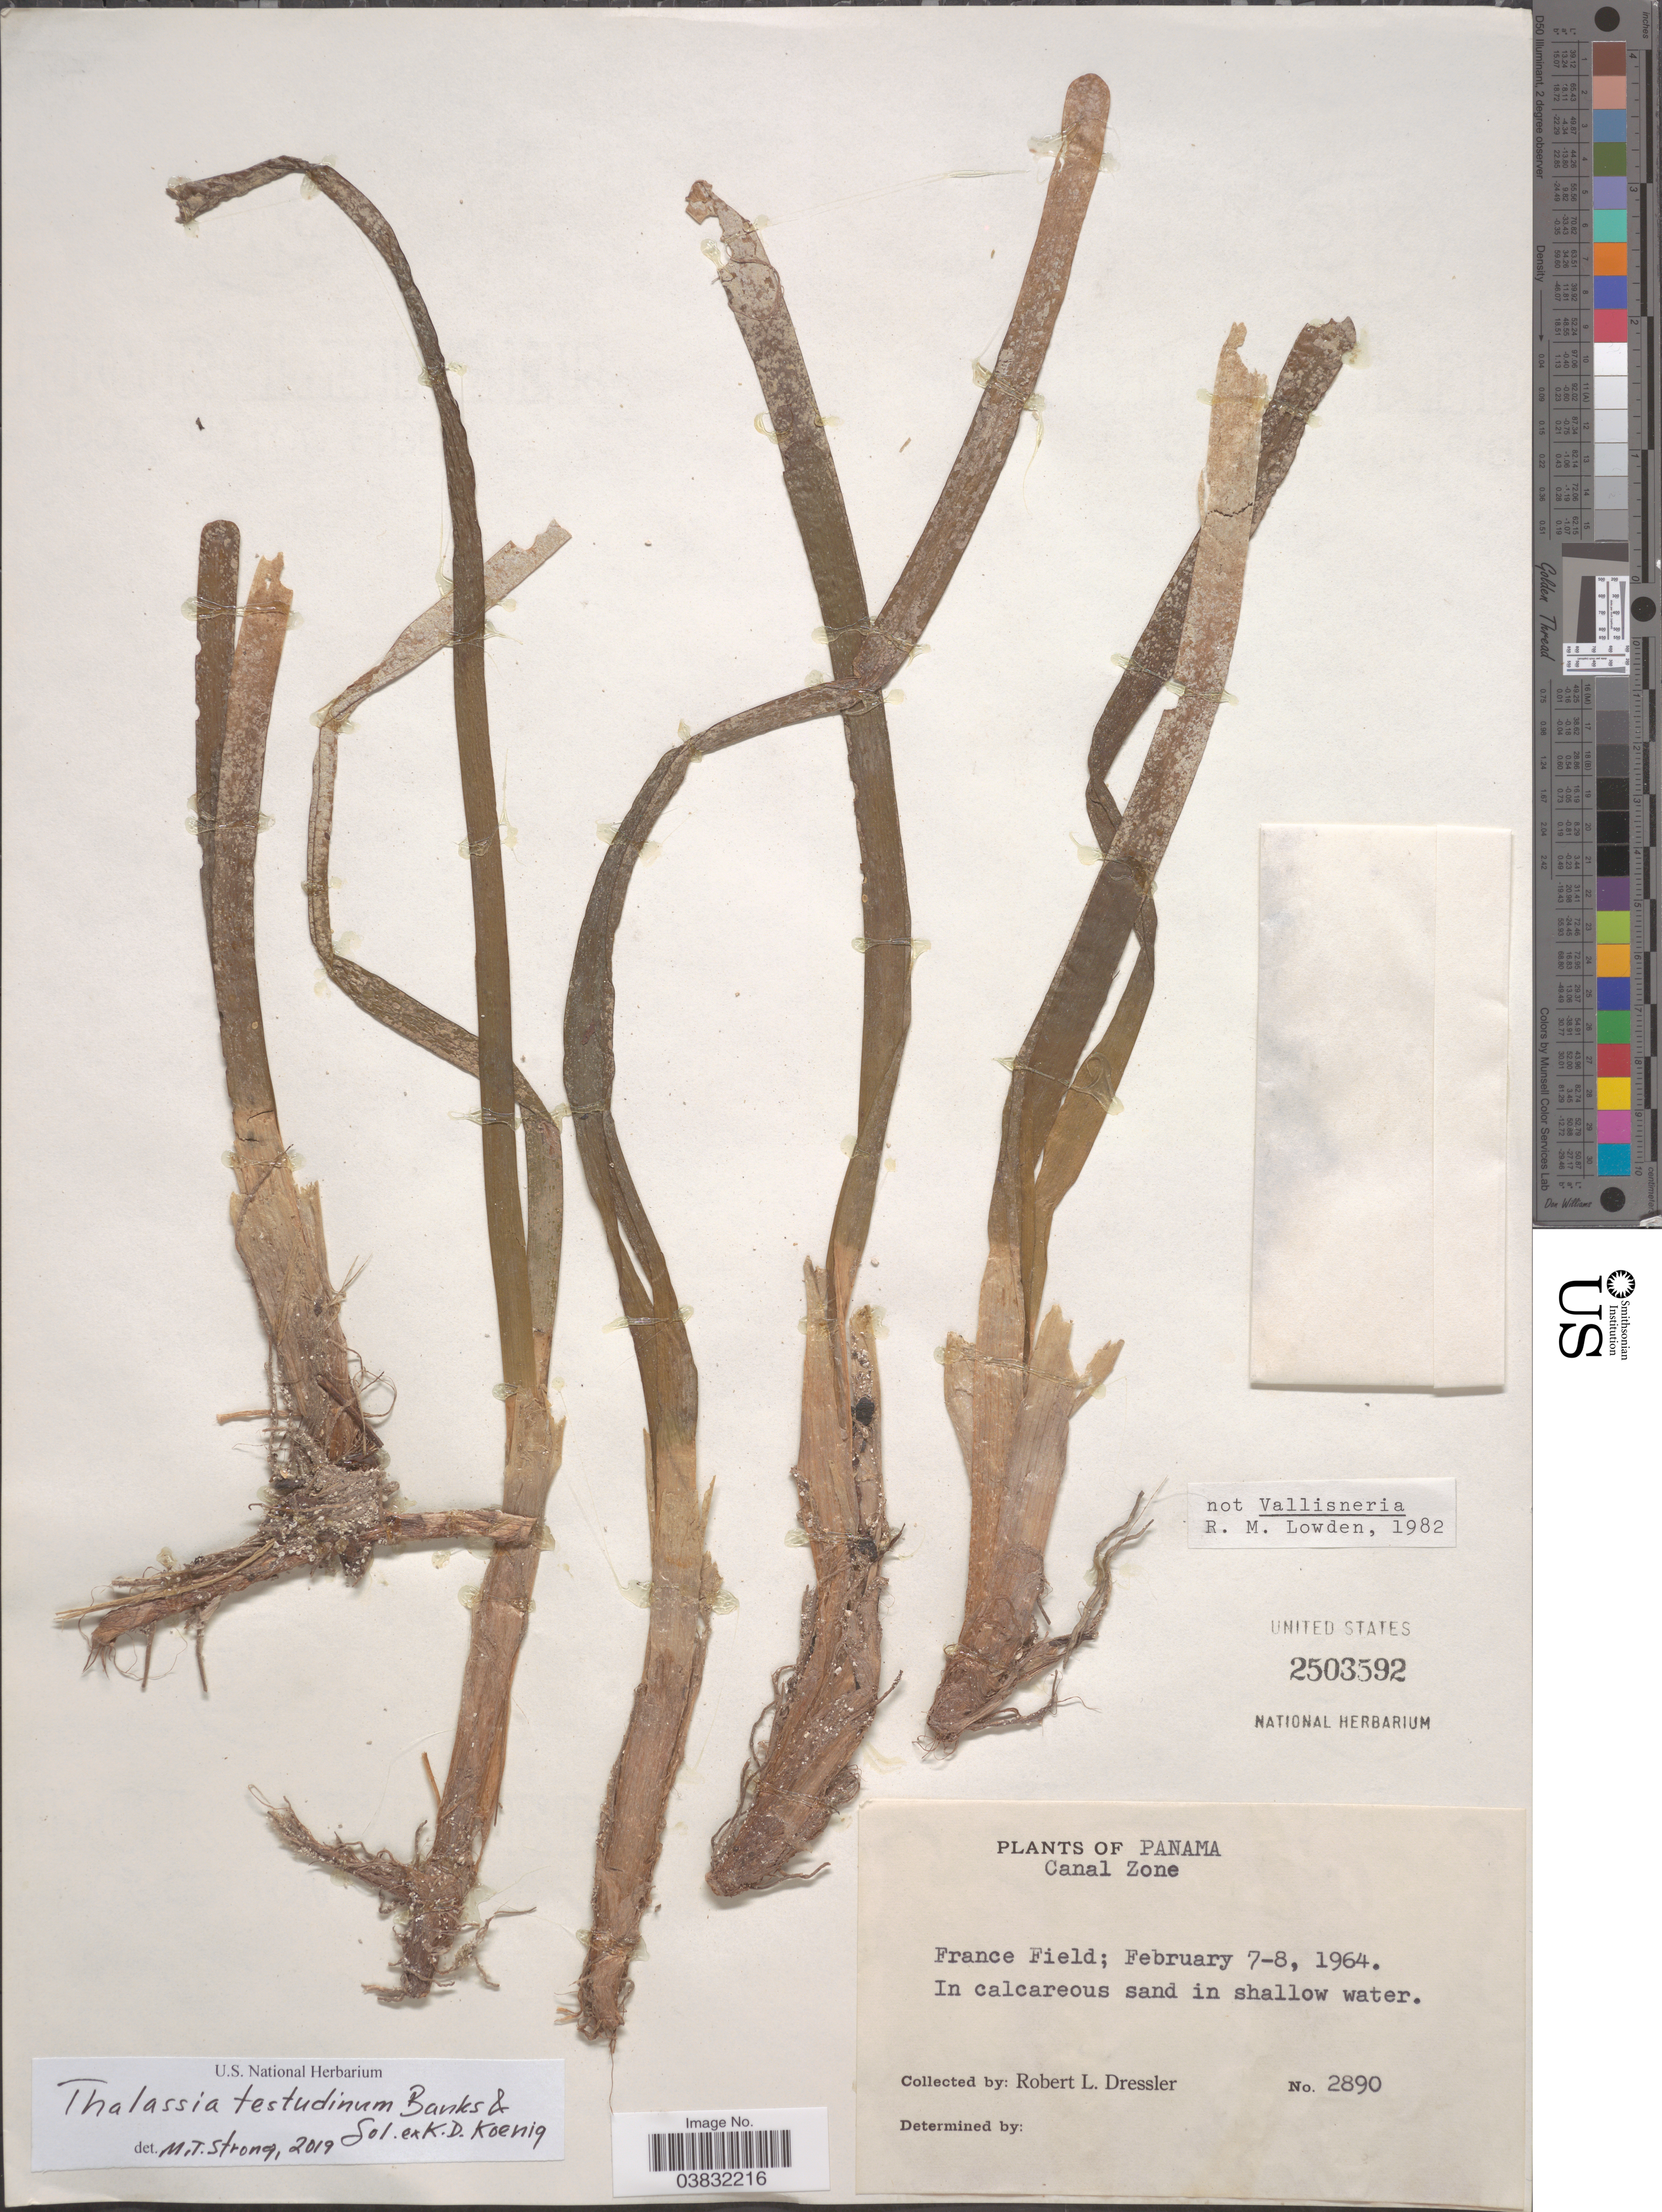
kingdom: Plantae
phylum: Tracheophyta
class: Liliopsida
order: Alismatales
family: Hydrocharitaceae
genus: Thalassia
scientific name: Thalassia testudinum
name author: Banks & Sol. ex K.D. Koenig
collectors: R. Dressler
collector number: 2890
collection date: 1964-02-07/1964-02-08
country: Panama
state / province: Colón / Panamá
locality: Canal Zone. France Field.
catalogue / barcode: US 2503592